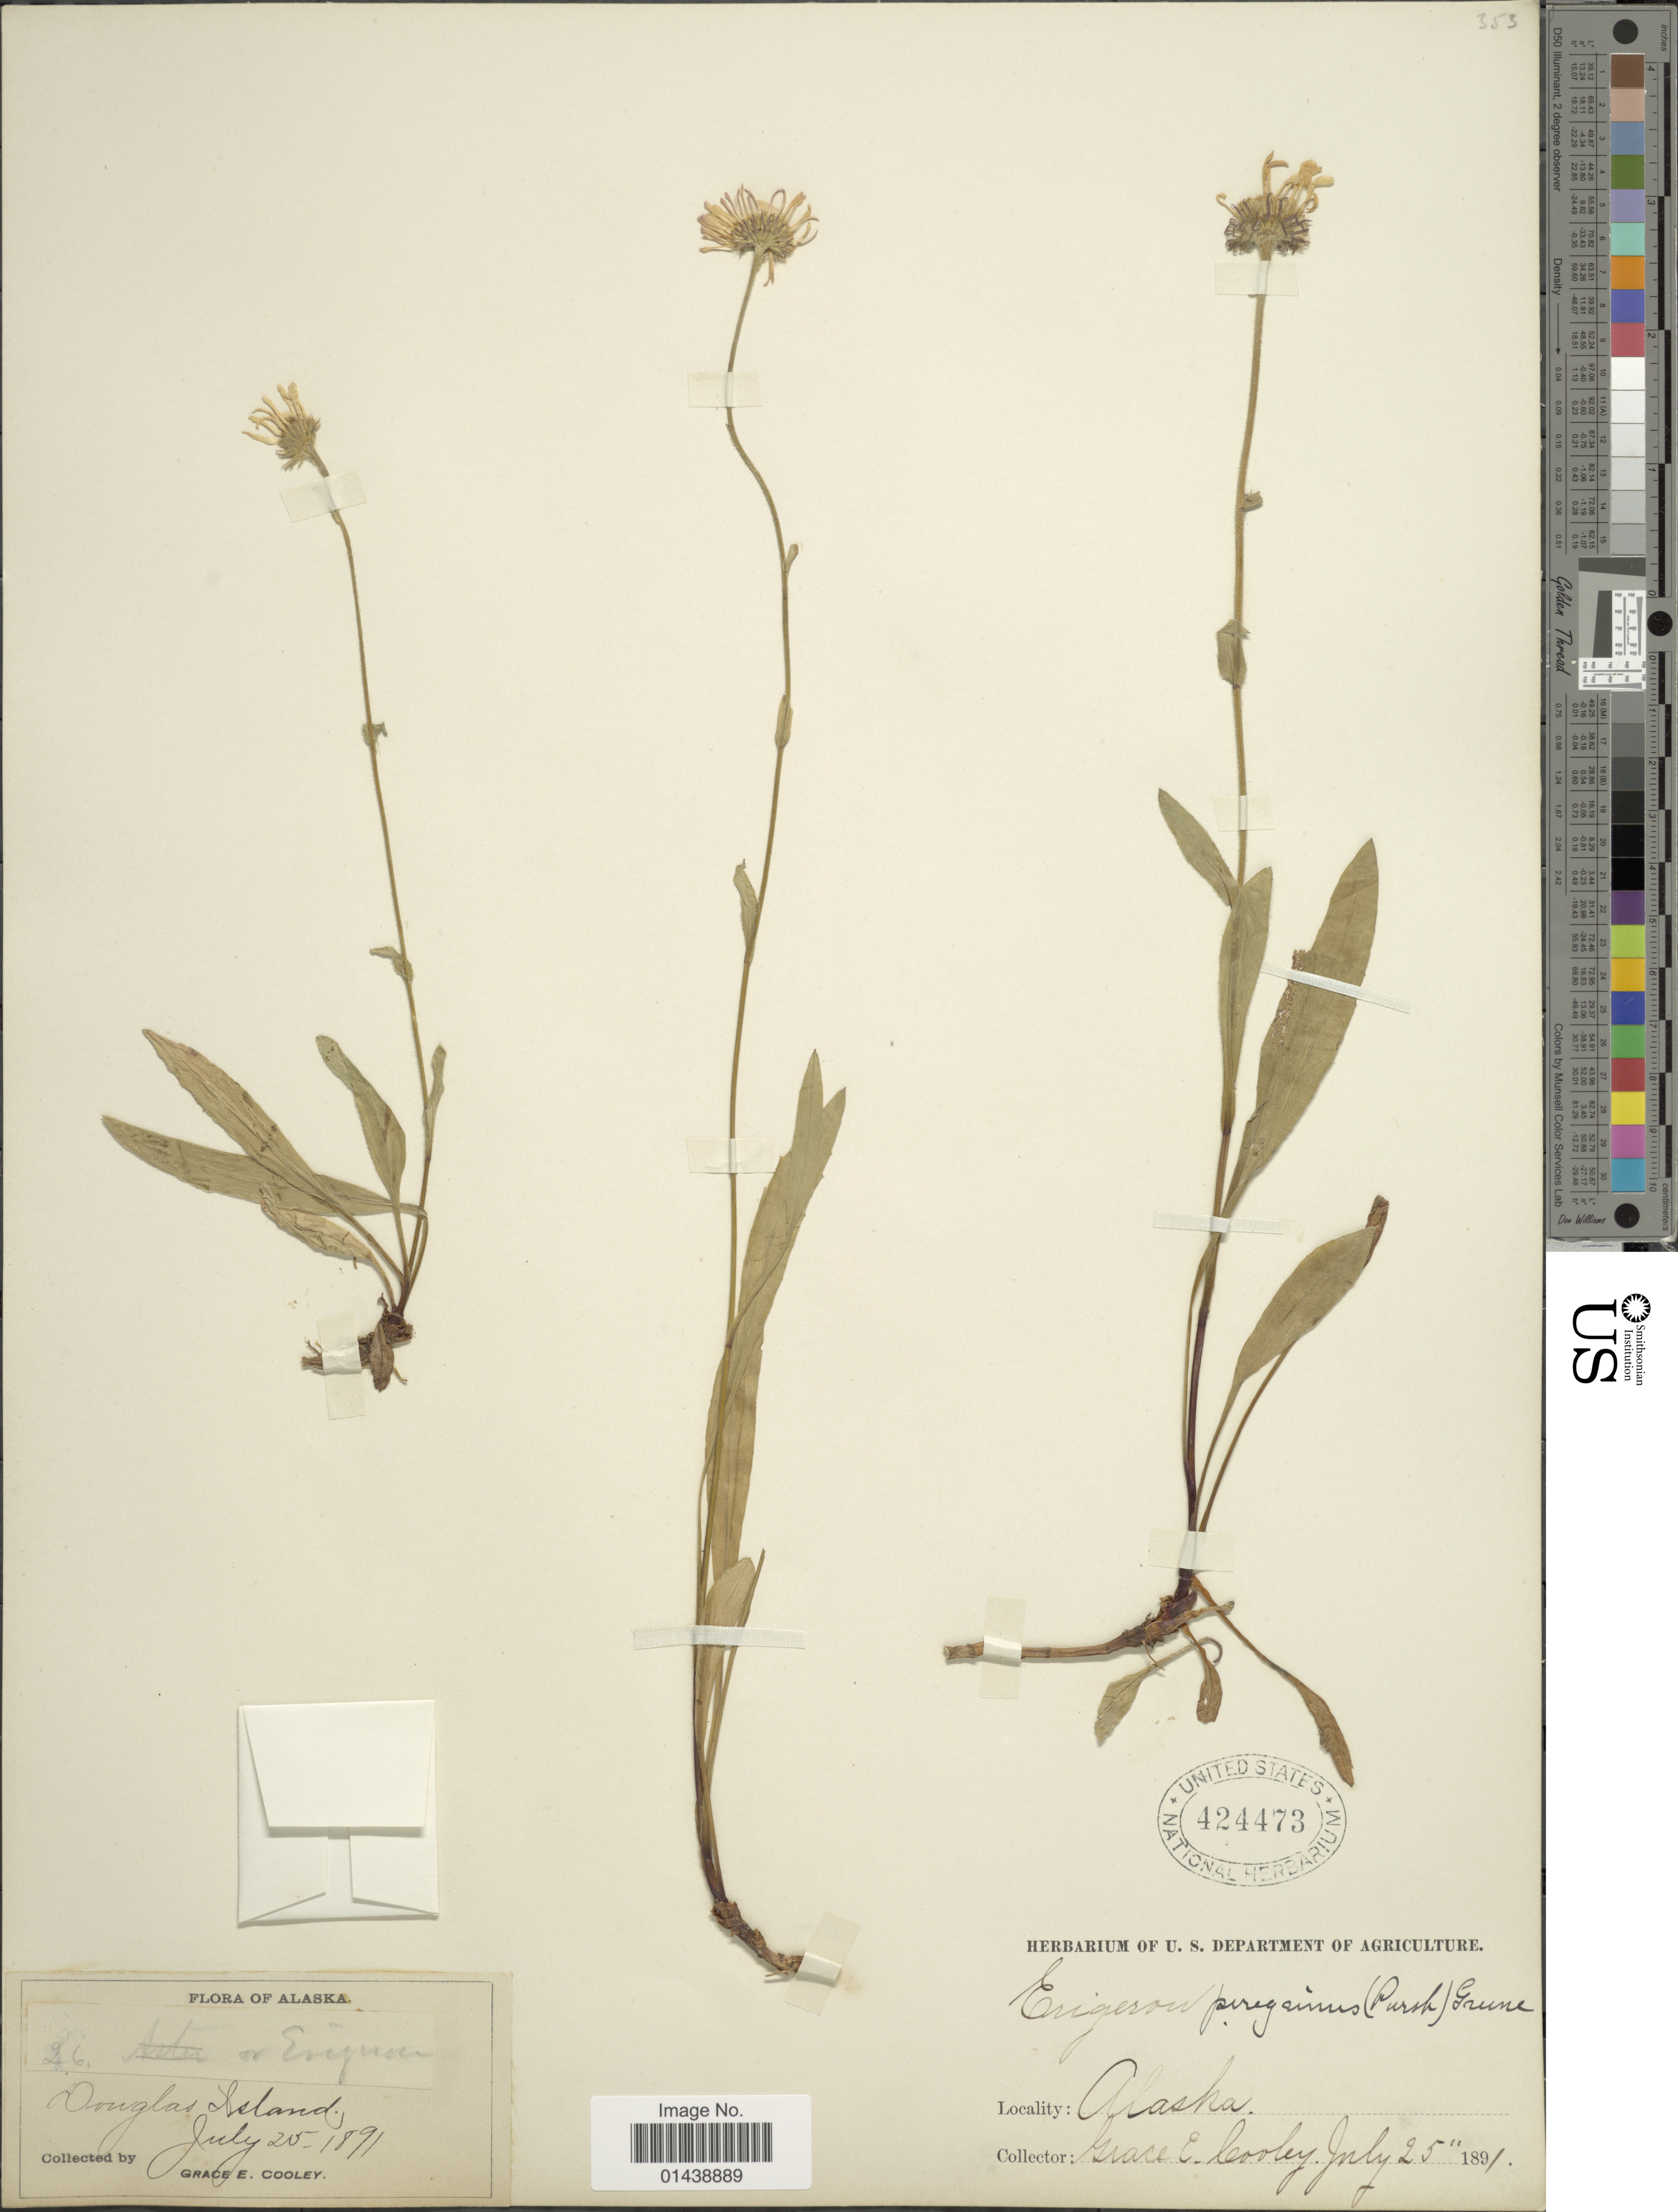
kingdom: Plantae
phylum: Tracheophyta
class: Magnoliopsida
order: Asterales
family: Asteraceae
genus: Erigeron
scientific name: Erigeron peregrinus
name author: (Banks ex Pursh) Greene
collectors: G. E. Cooley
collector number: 26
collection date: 1891-07-25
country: United States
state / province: Alaska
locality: Douglas Island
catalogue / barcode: US 424473